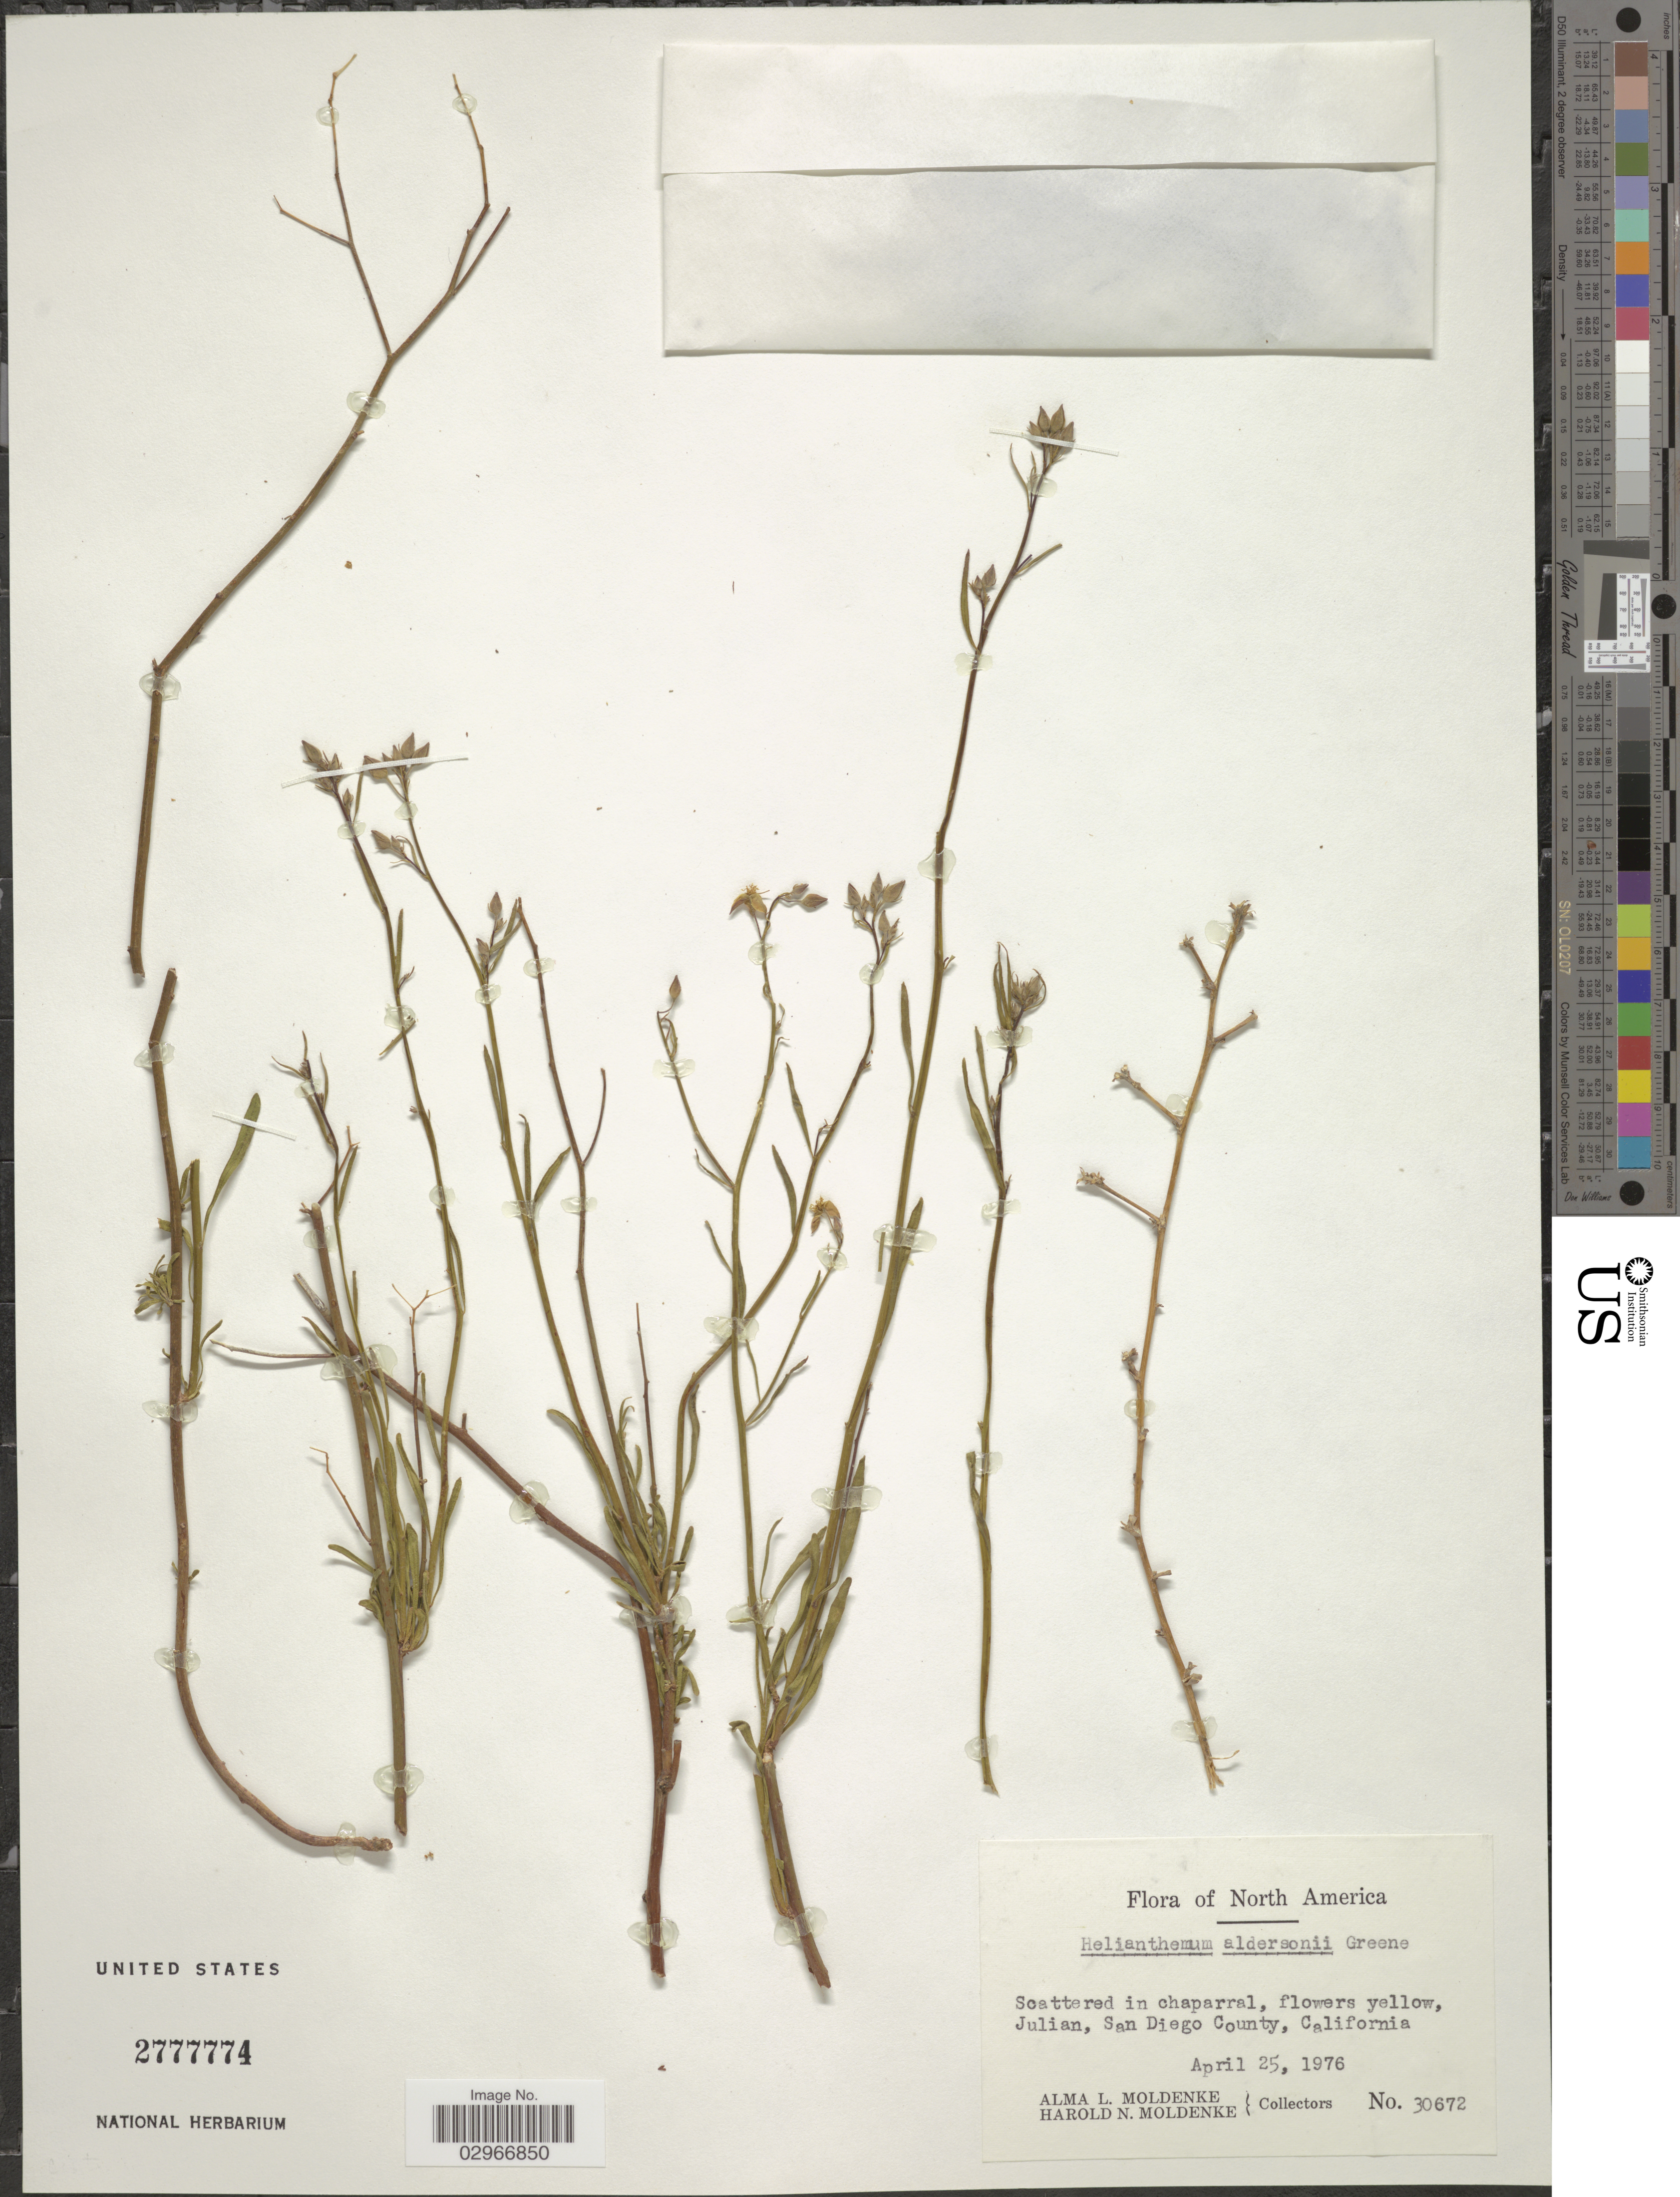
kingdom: Plantae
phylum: Tracheophyta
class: Magnoliopsida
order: Malvales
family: Cistaceae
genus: Helianthemum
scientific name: Helianthemum suffrutescens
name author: B. Schreiber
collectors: A. L. Moldenke & H. N. Moldenke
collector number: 30672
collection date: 1976-04-25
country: United States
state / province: California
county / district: San Diego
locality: Scattered in chaparral, Julian, San Diego County.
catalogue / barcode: US 2777774